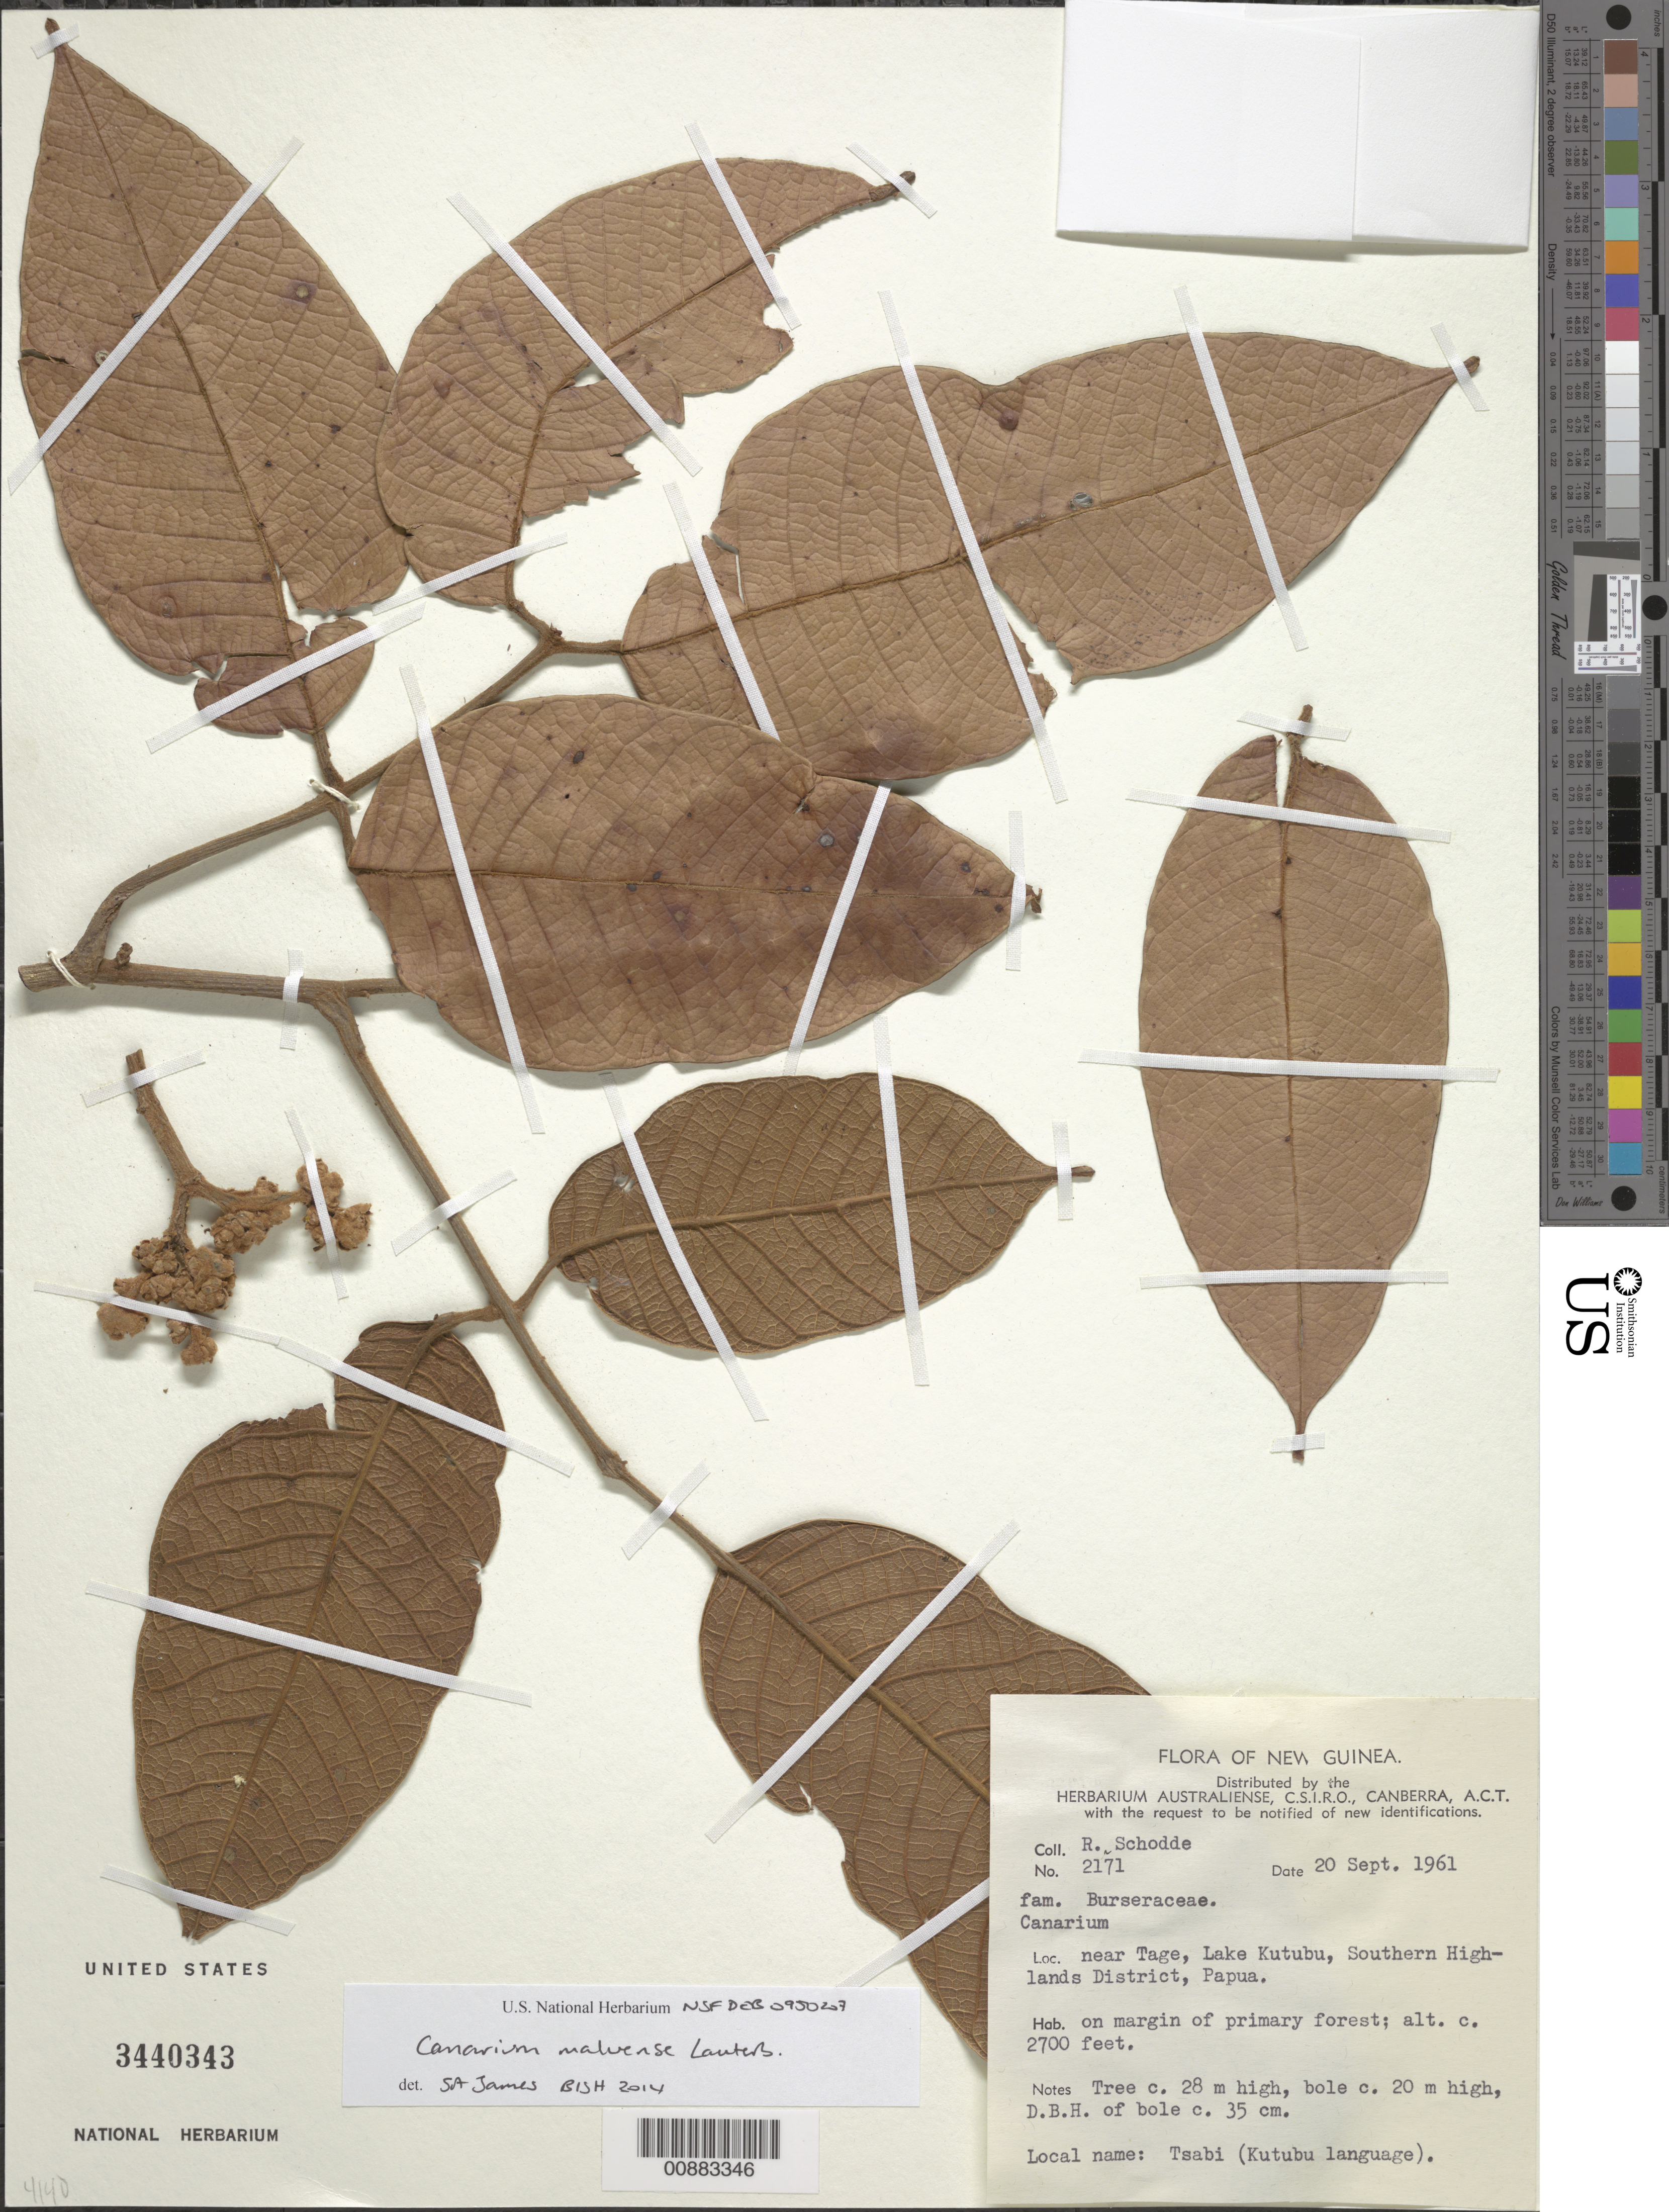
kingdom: Plantae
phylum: Tracheophyta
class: Magnoliopsida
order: Sapindales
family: Burseraceae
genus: Canarium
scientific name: Canarium sp.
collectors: R. Schodde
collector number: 2171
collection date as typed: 20 Sep 1961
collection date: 1961-09-20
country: Papua New Guinea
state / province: Southern Highlands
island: New Guinea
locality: Near Tage, Lake Kutubu, Southern Highlands District, Papua.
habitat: On margin of primary forest.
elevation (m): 823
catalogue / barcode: US 3440343